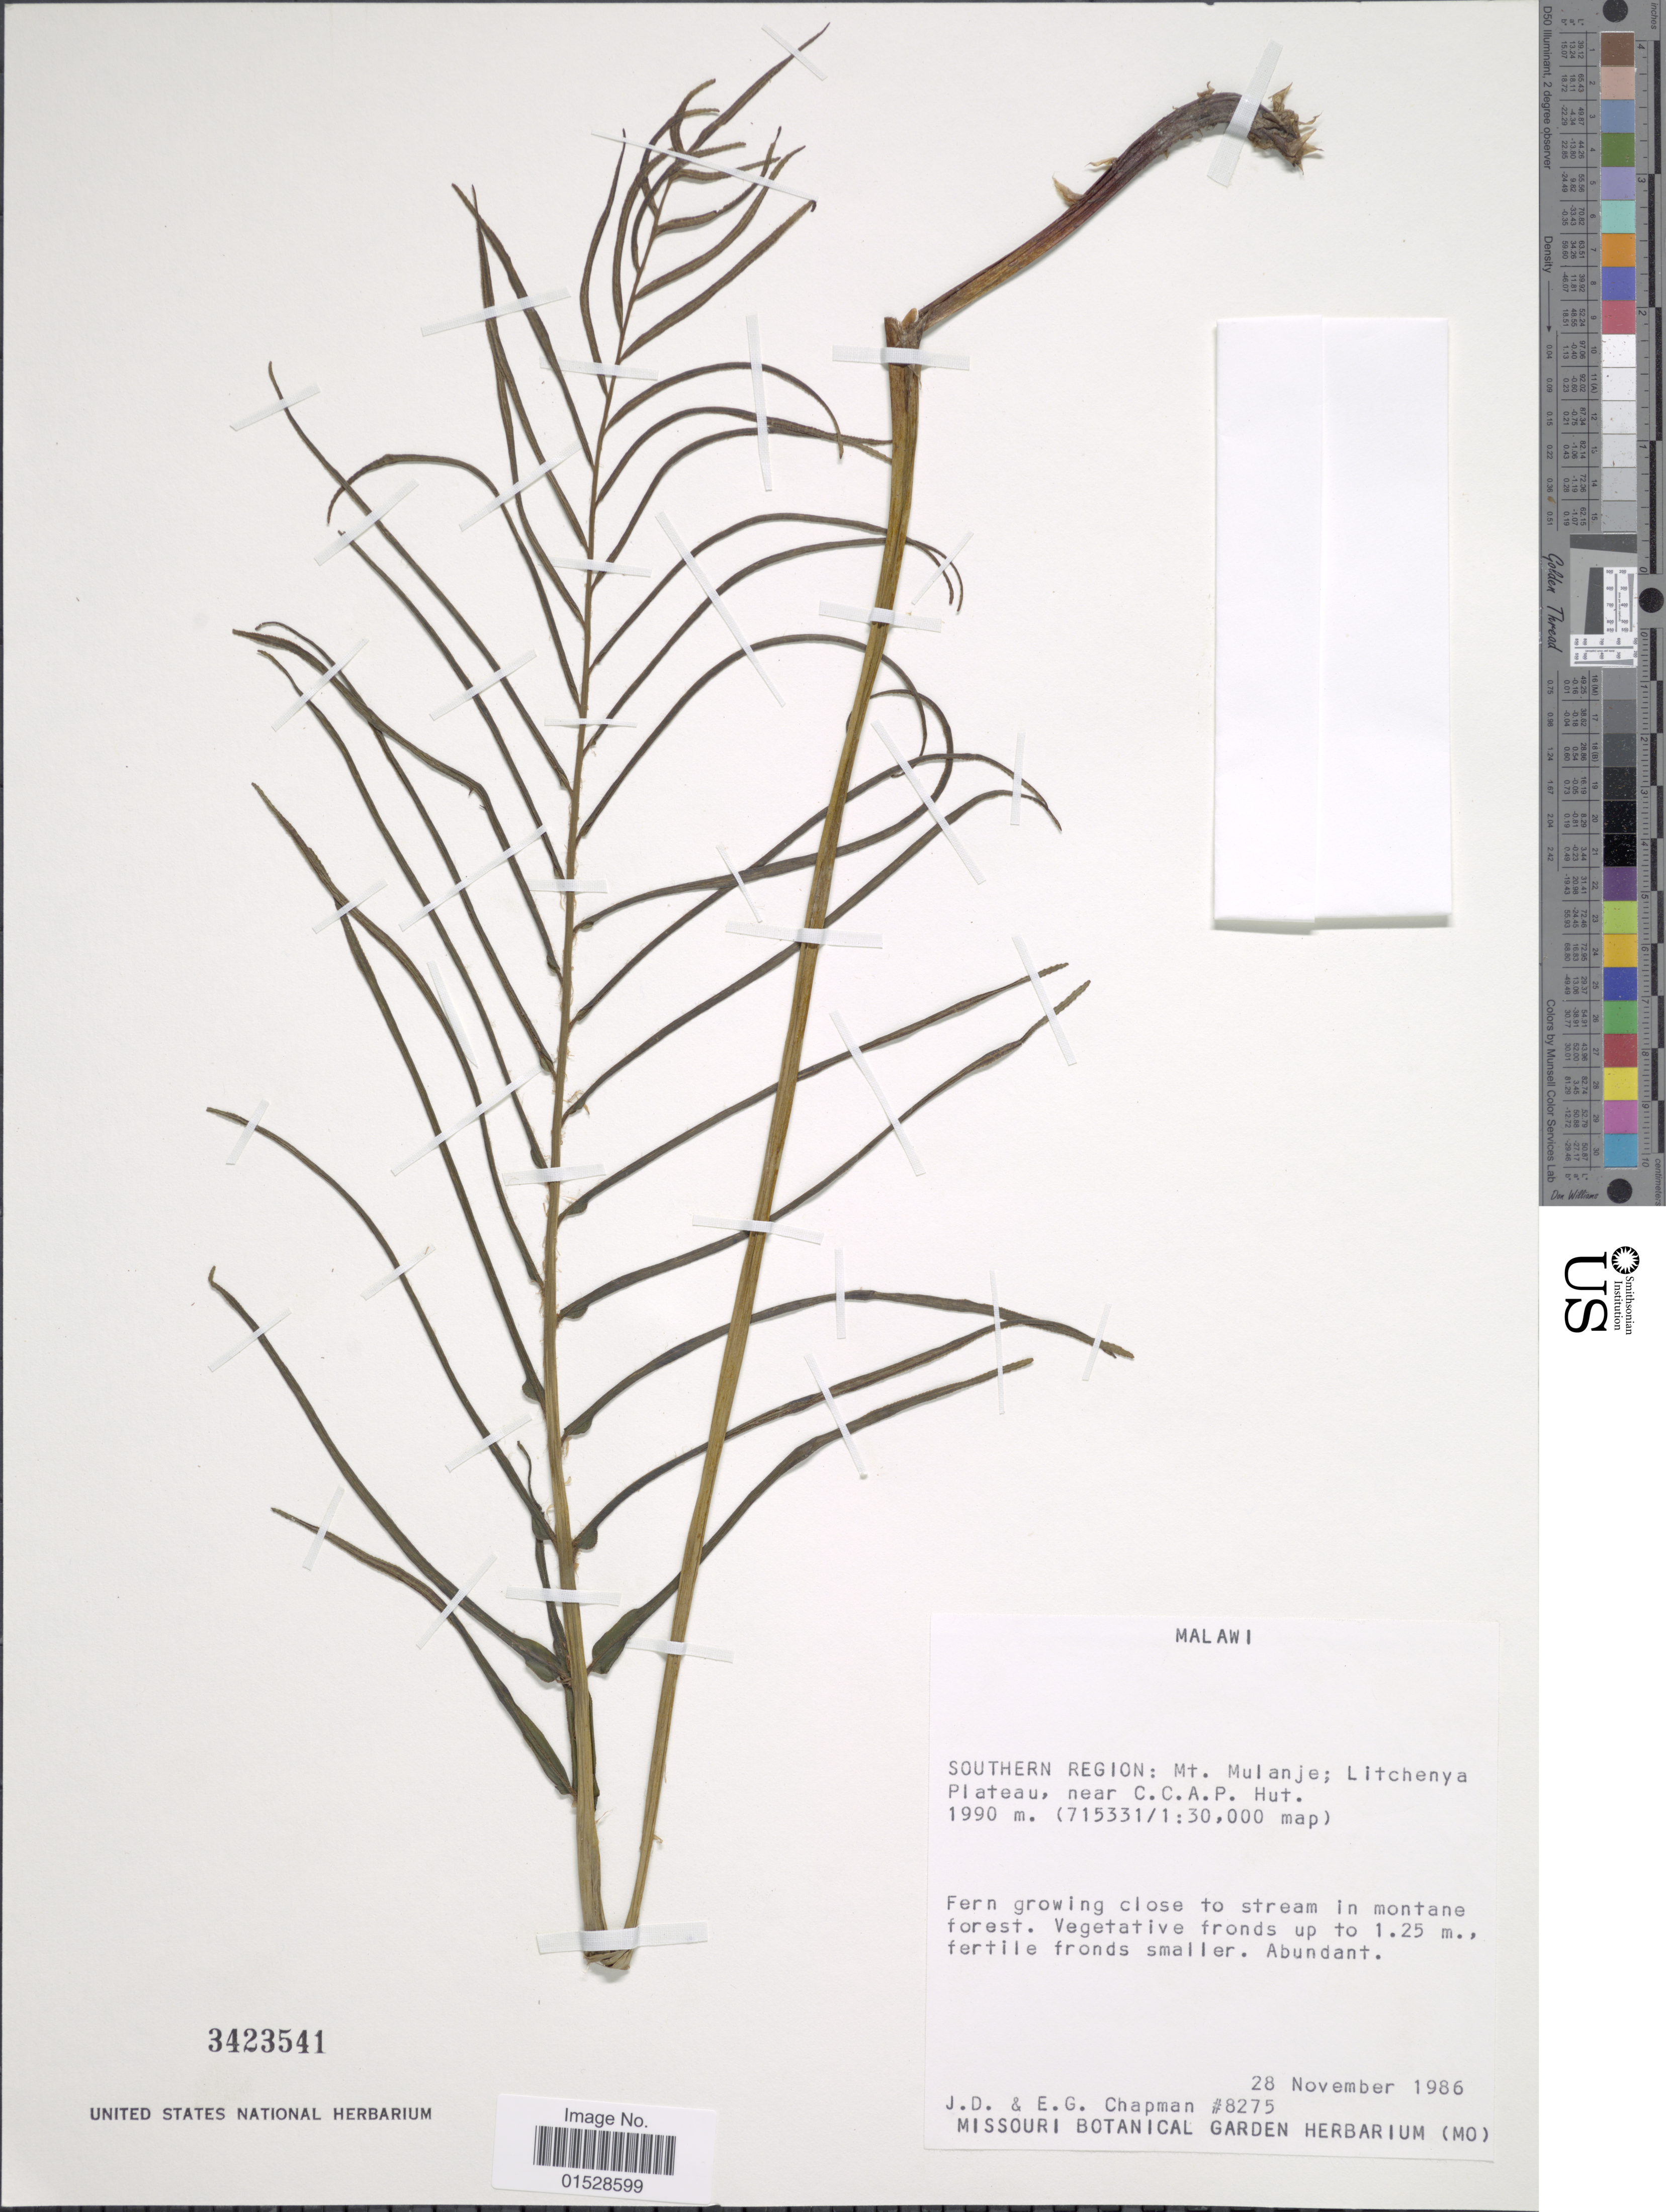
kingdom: Plantae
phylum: Tracheophyta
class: Polypodiopsida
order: Polypodiales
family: Blechnaceae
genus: Blechnum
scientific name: Blechnum sp.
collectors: J. D. Chapman & E. G. Chapman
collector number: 8275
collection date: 1986-11-28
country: Malawi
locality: Southern Region: Mt. Mulanje; Litchenya Plateau, near C.C.A.P. Hut.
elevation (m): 1990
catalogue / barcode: US 3423541